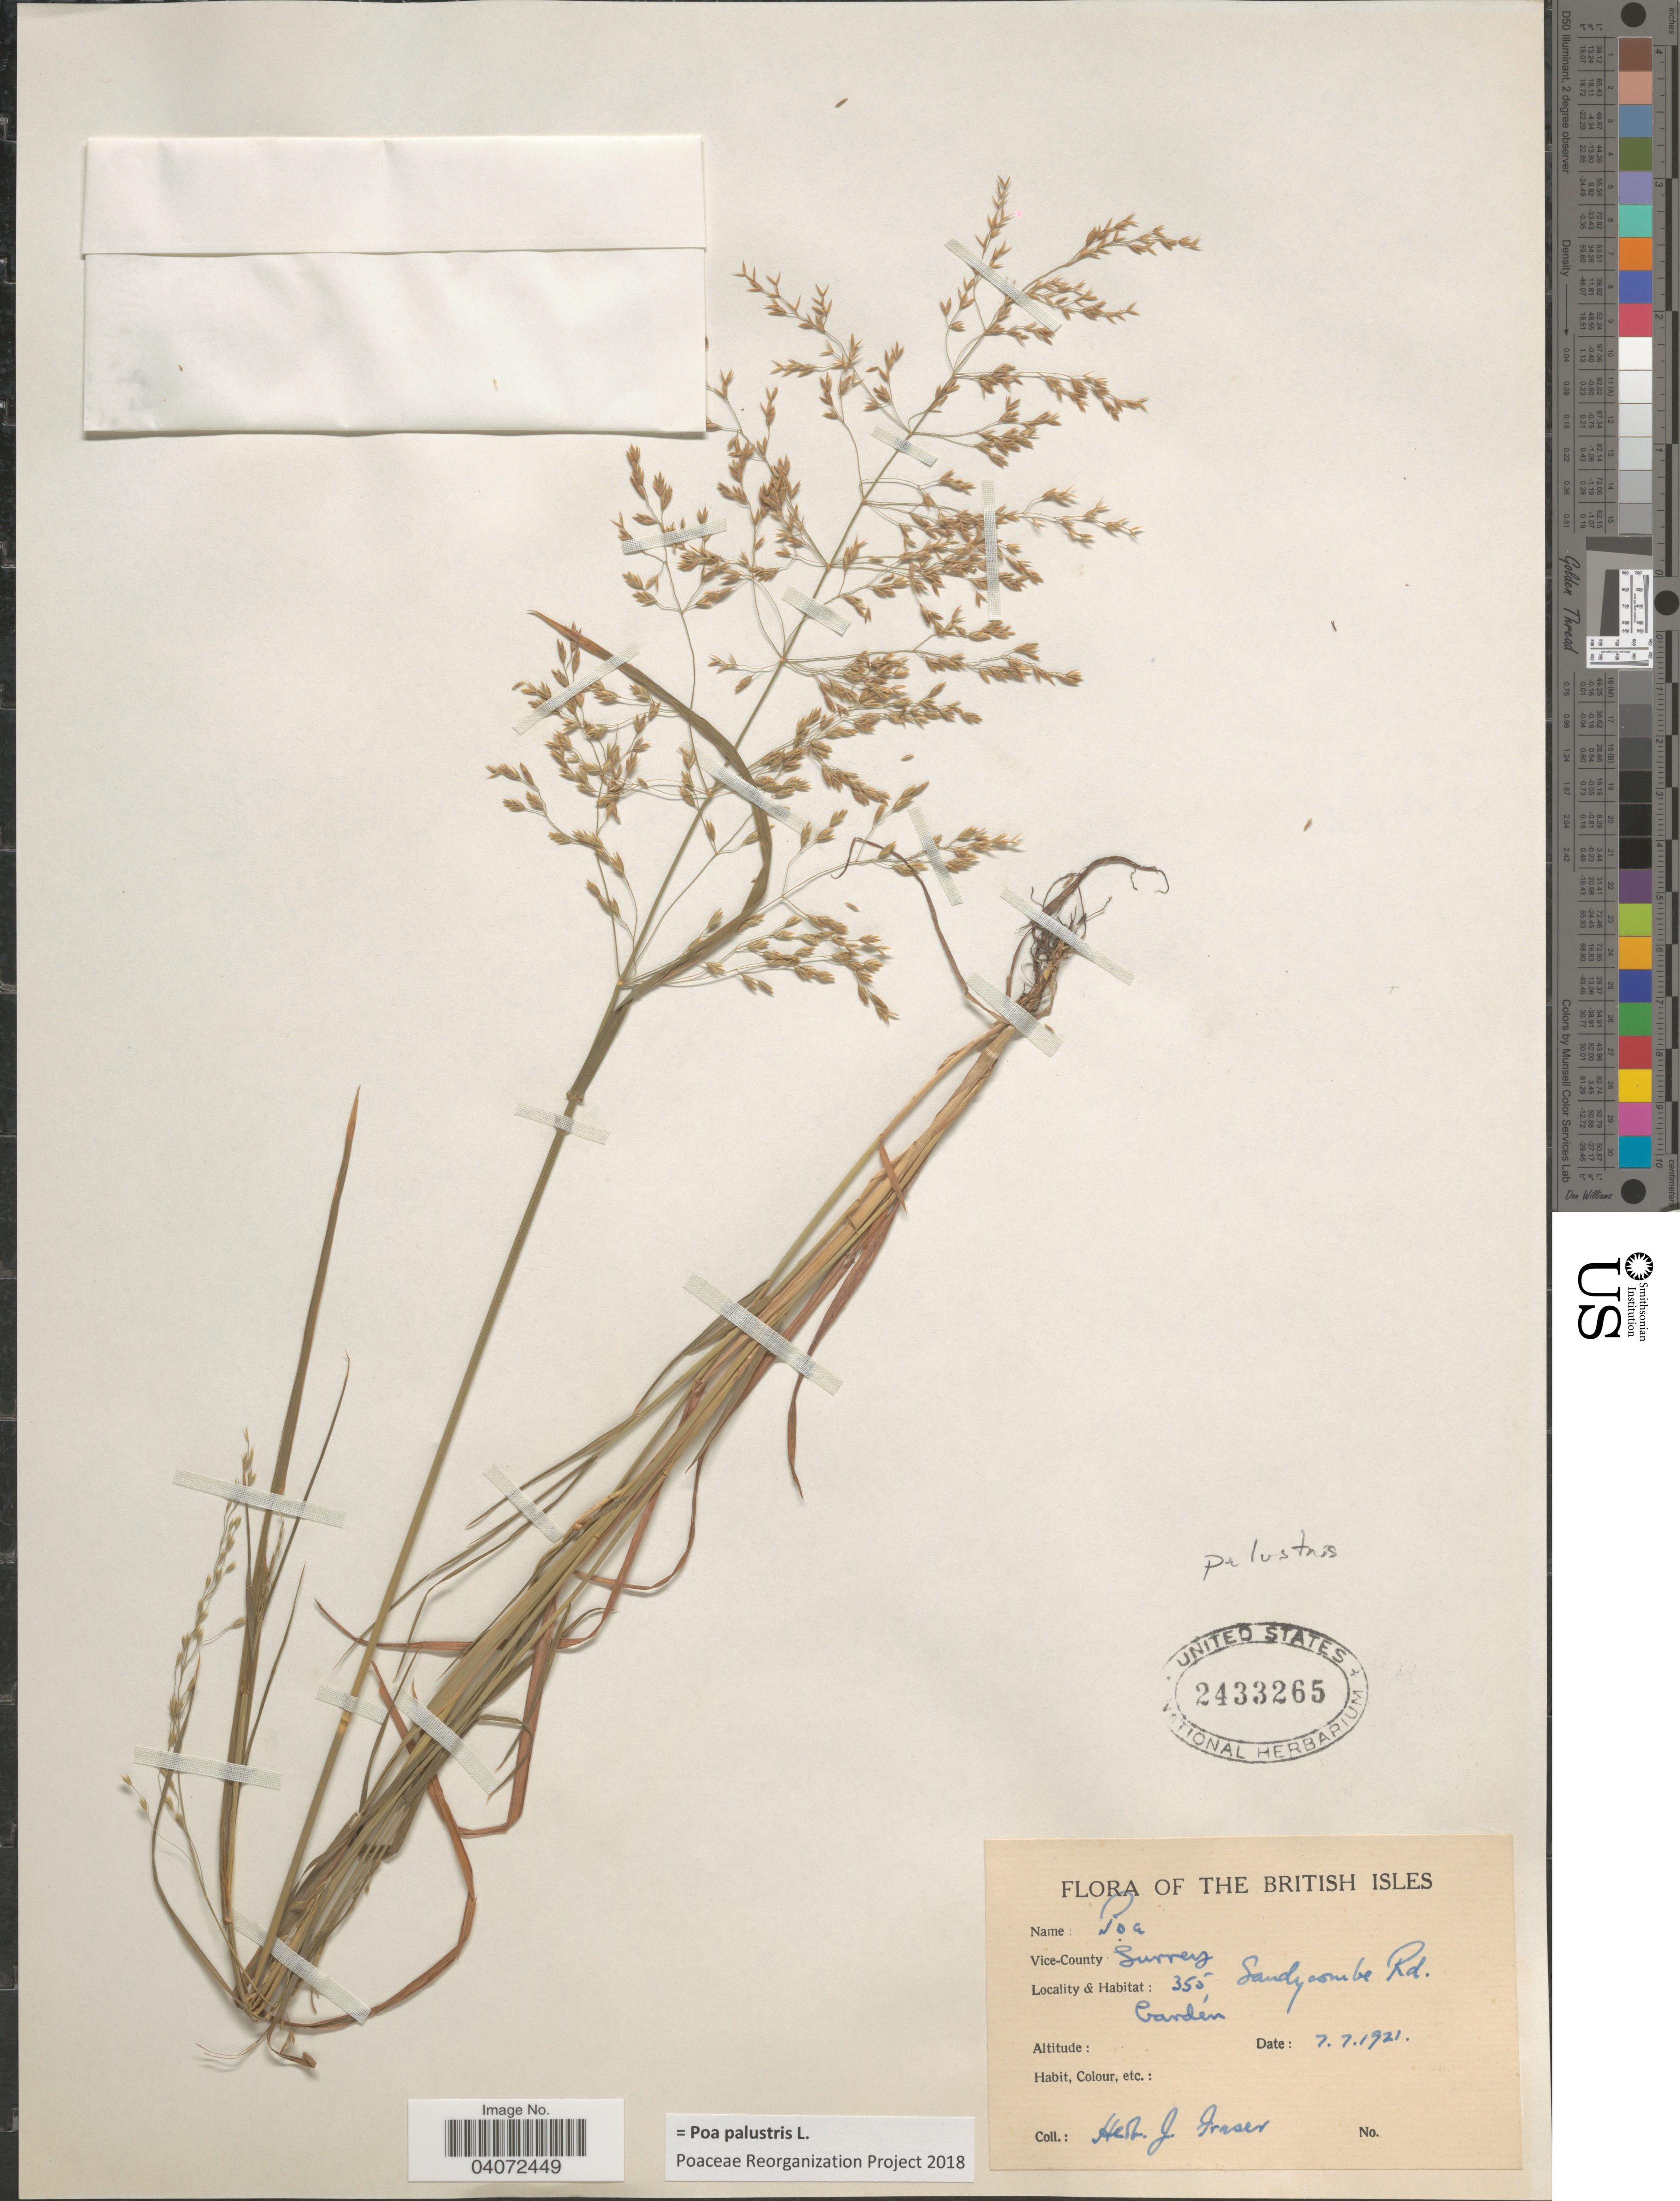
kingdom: Plantae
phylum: Tracheophyta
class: Liliopsida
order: Poales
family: Poaceae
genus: Poa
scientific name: Poa palustris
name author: L.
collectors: Ex herb. Joannis Fraser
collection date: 1921-07-07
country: United Kingdom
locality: The British Isles. Vice-County: Surrey. 355, Sandy [illegible text] Rd. Garden.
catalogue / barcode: US 2433265